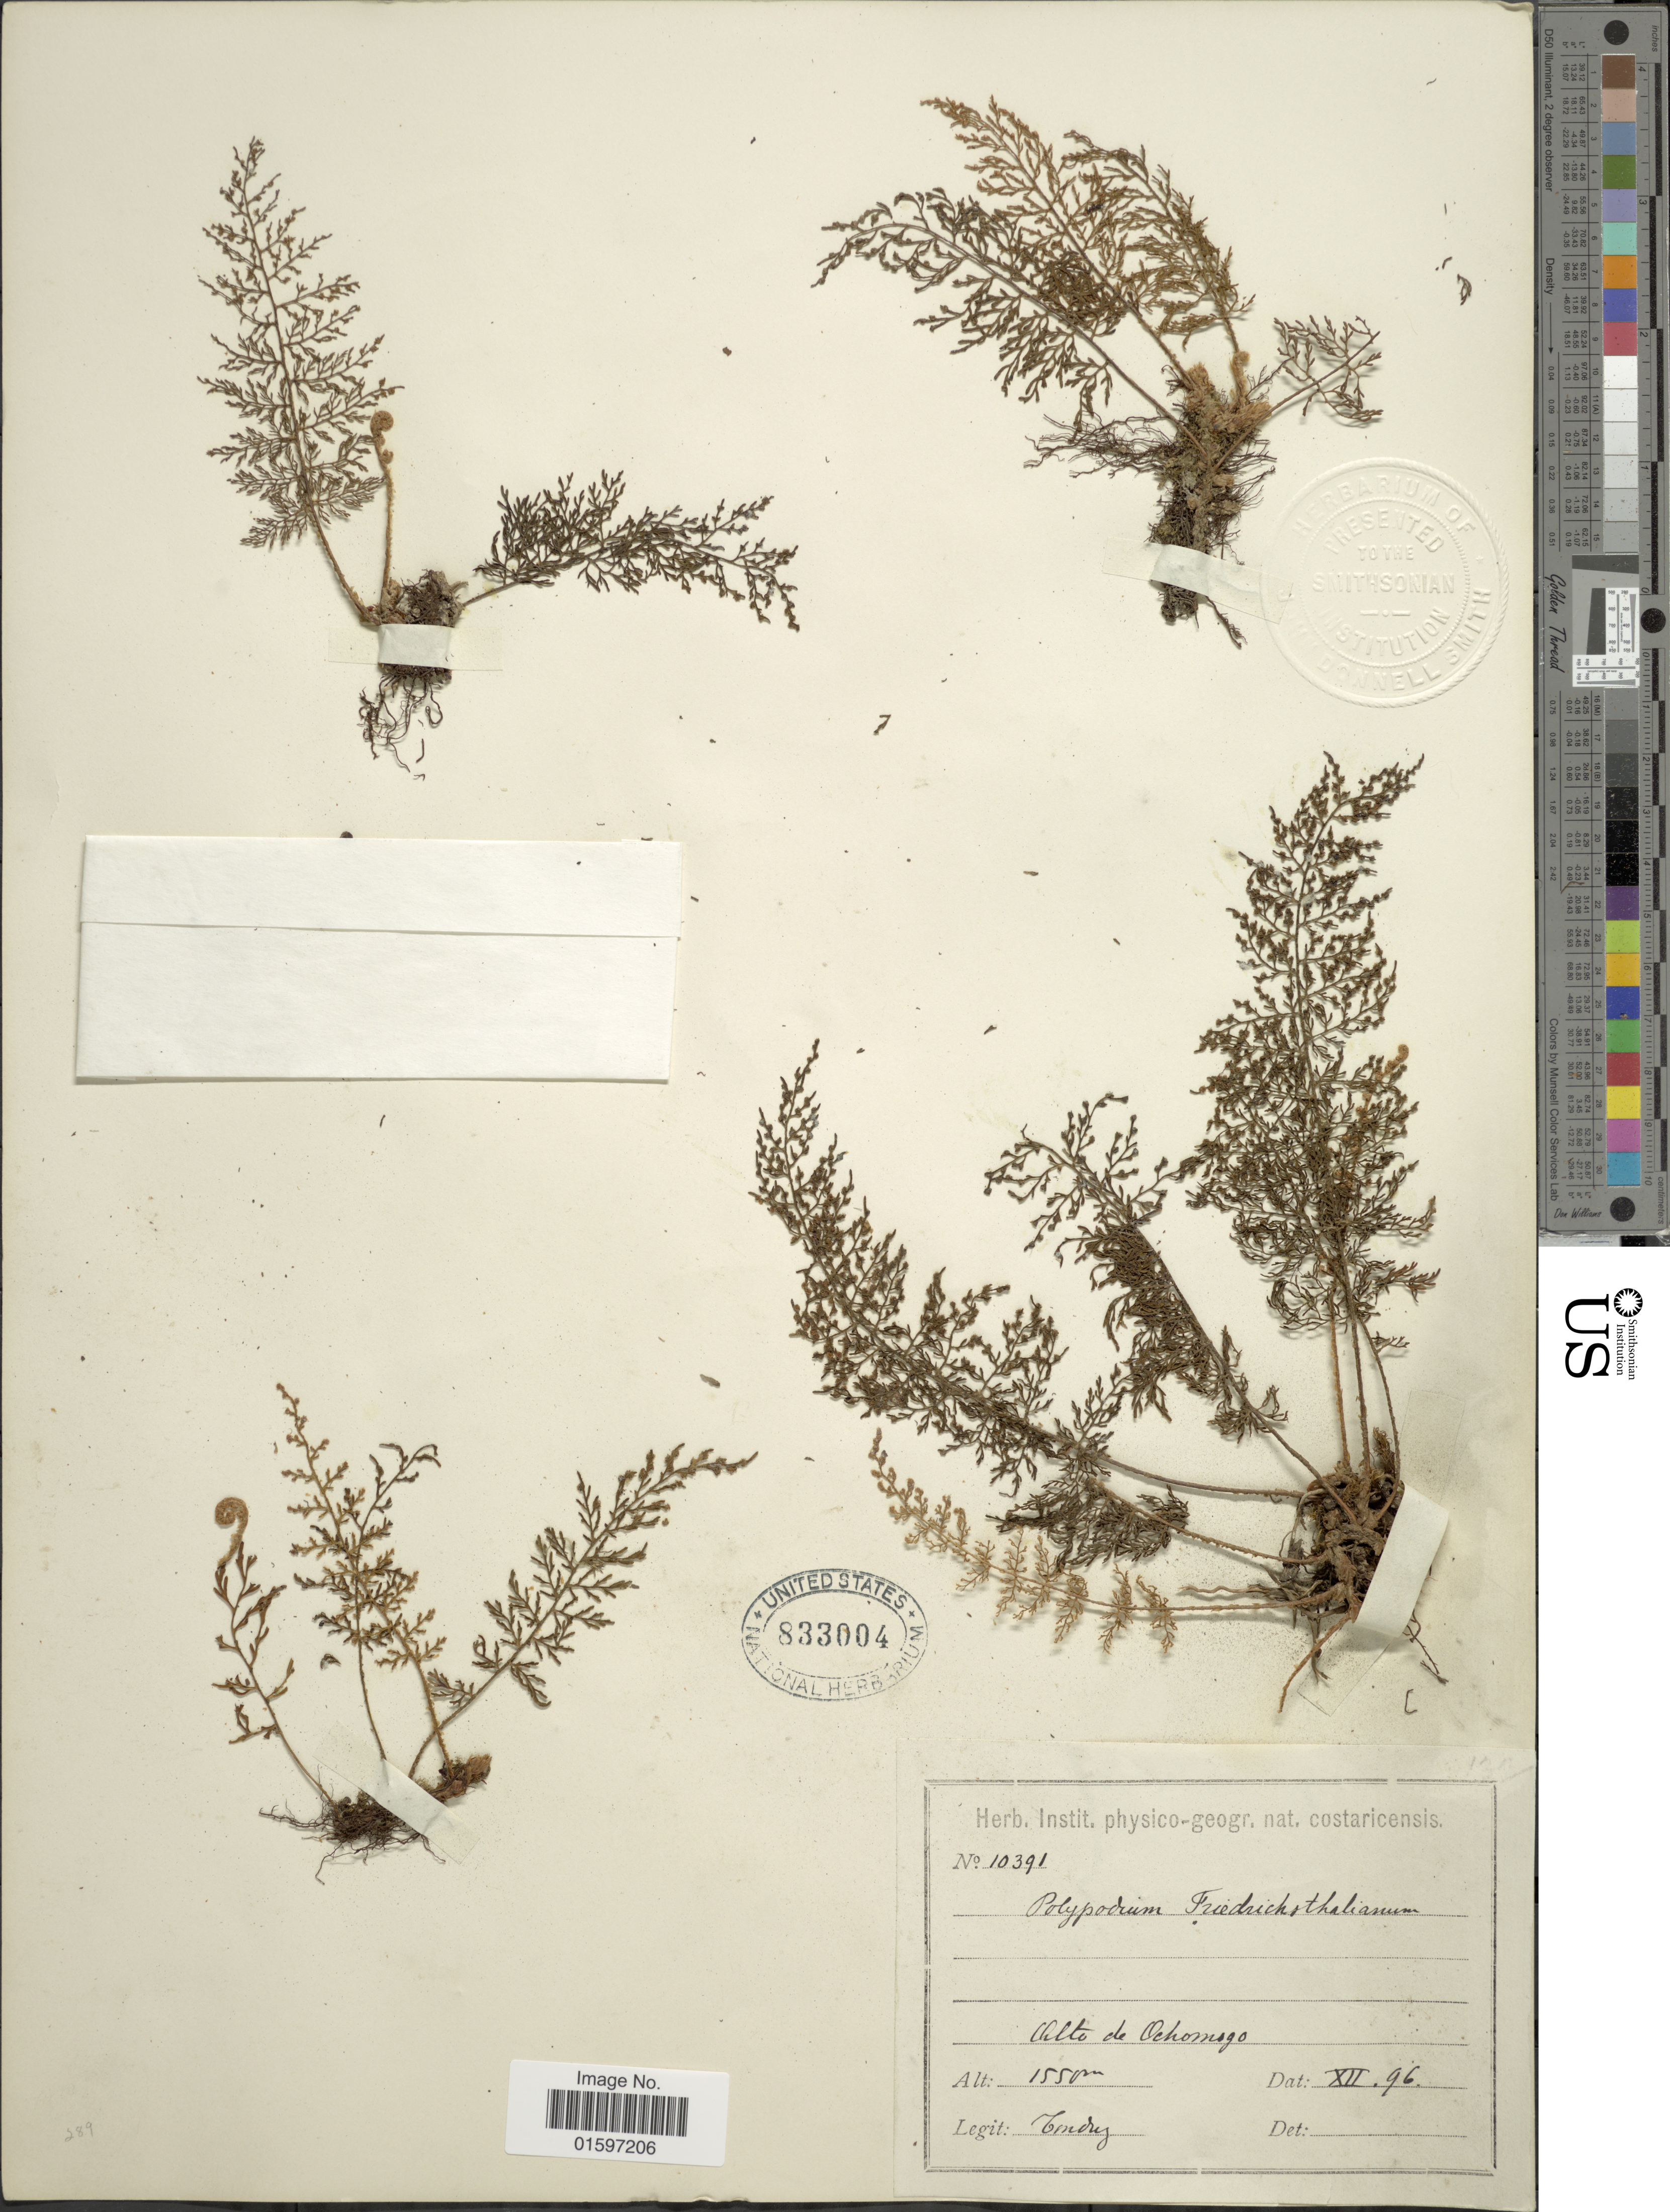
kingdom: Plantae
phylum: Tracheophyta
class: Polypodiopsida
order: Polypodiales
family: Polypodiaceae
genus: Pleopeltis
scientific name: Pleopeltis friedrichsthaliana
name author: (Kunze)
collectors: A. Tonduz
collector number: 10391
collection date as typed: Transcribed d/m/y: /12/96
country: Costa Rica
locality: Alto de Ochomogo.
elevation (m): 1550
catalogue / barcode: US 833004